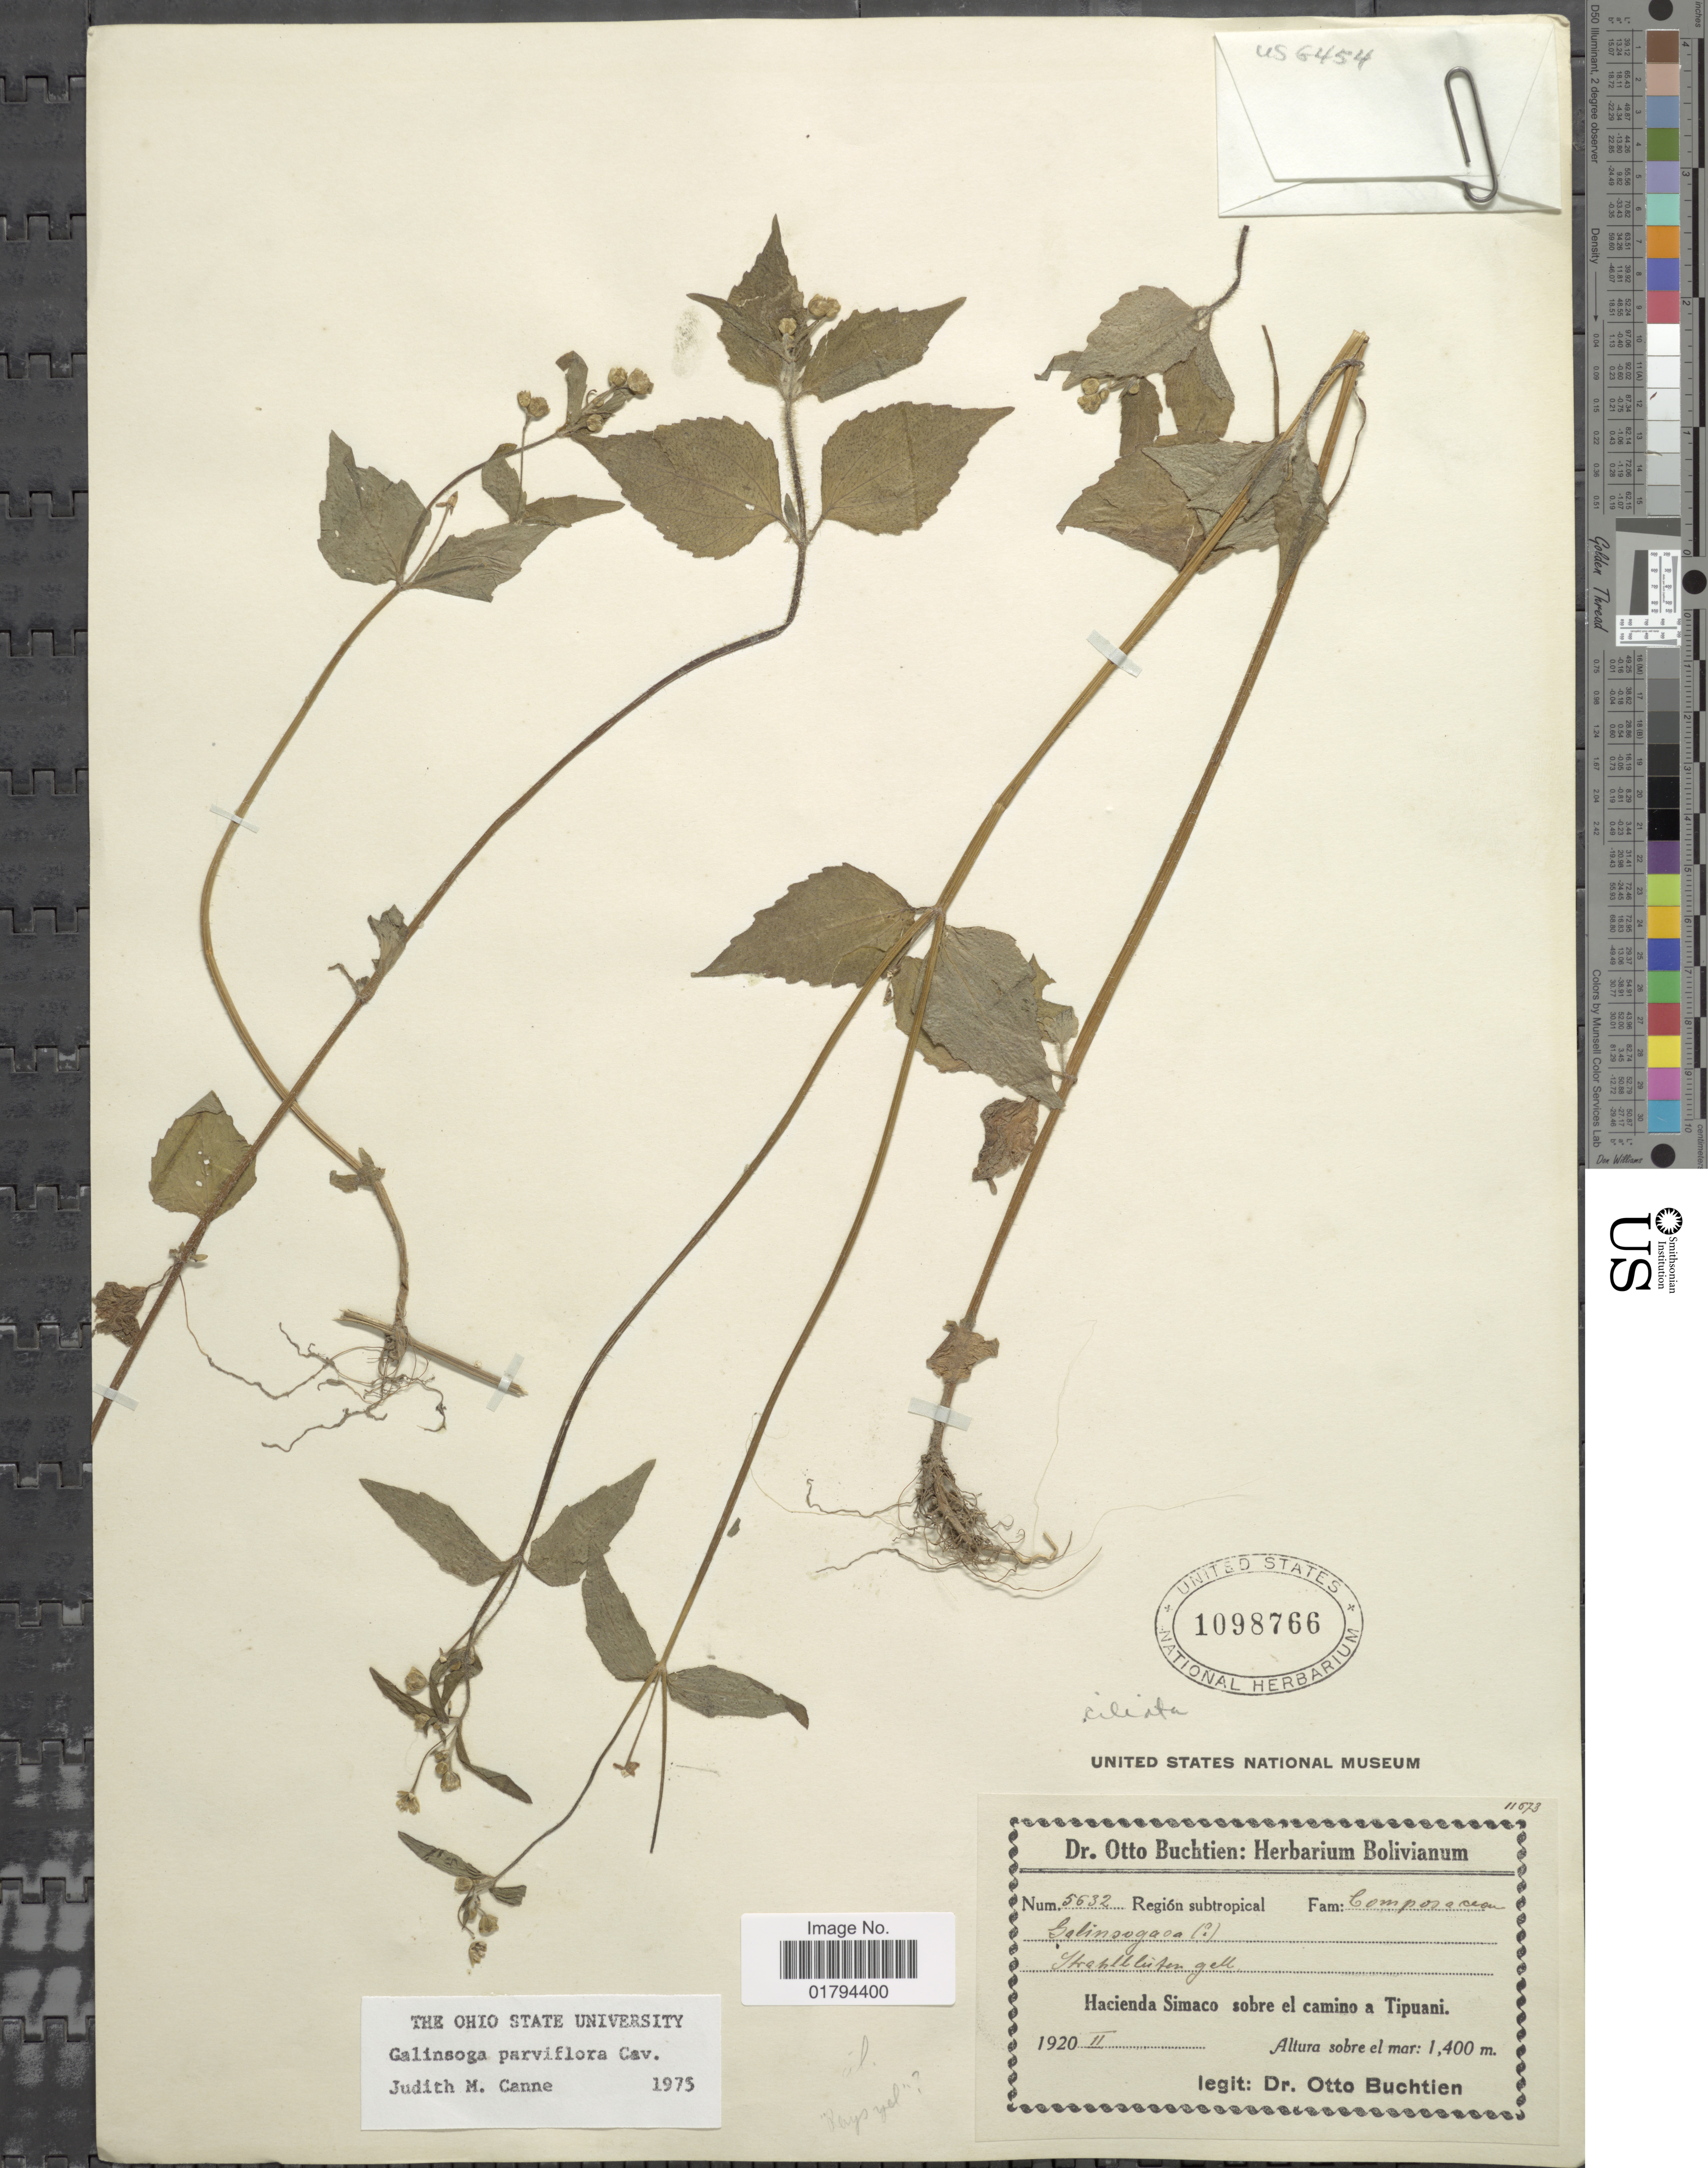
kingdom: Plantae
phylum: Tracheophyta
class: Magnoliopsida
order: Asterales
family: Asteraceae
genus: Galinsoga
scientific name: Galinsoga parviflora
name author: Cav.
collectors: O. Buchtien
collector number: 5632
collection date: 1920-02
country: Bolivia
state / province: La Paz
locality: Hacienda Simaco sobre el camino a Tipuani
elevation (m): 1400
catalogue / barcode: US 1098766